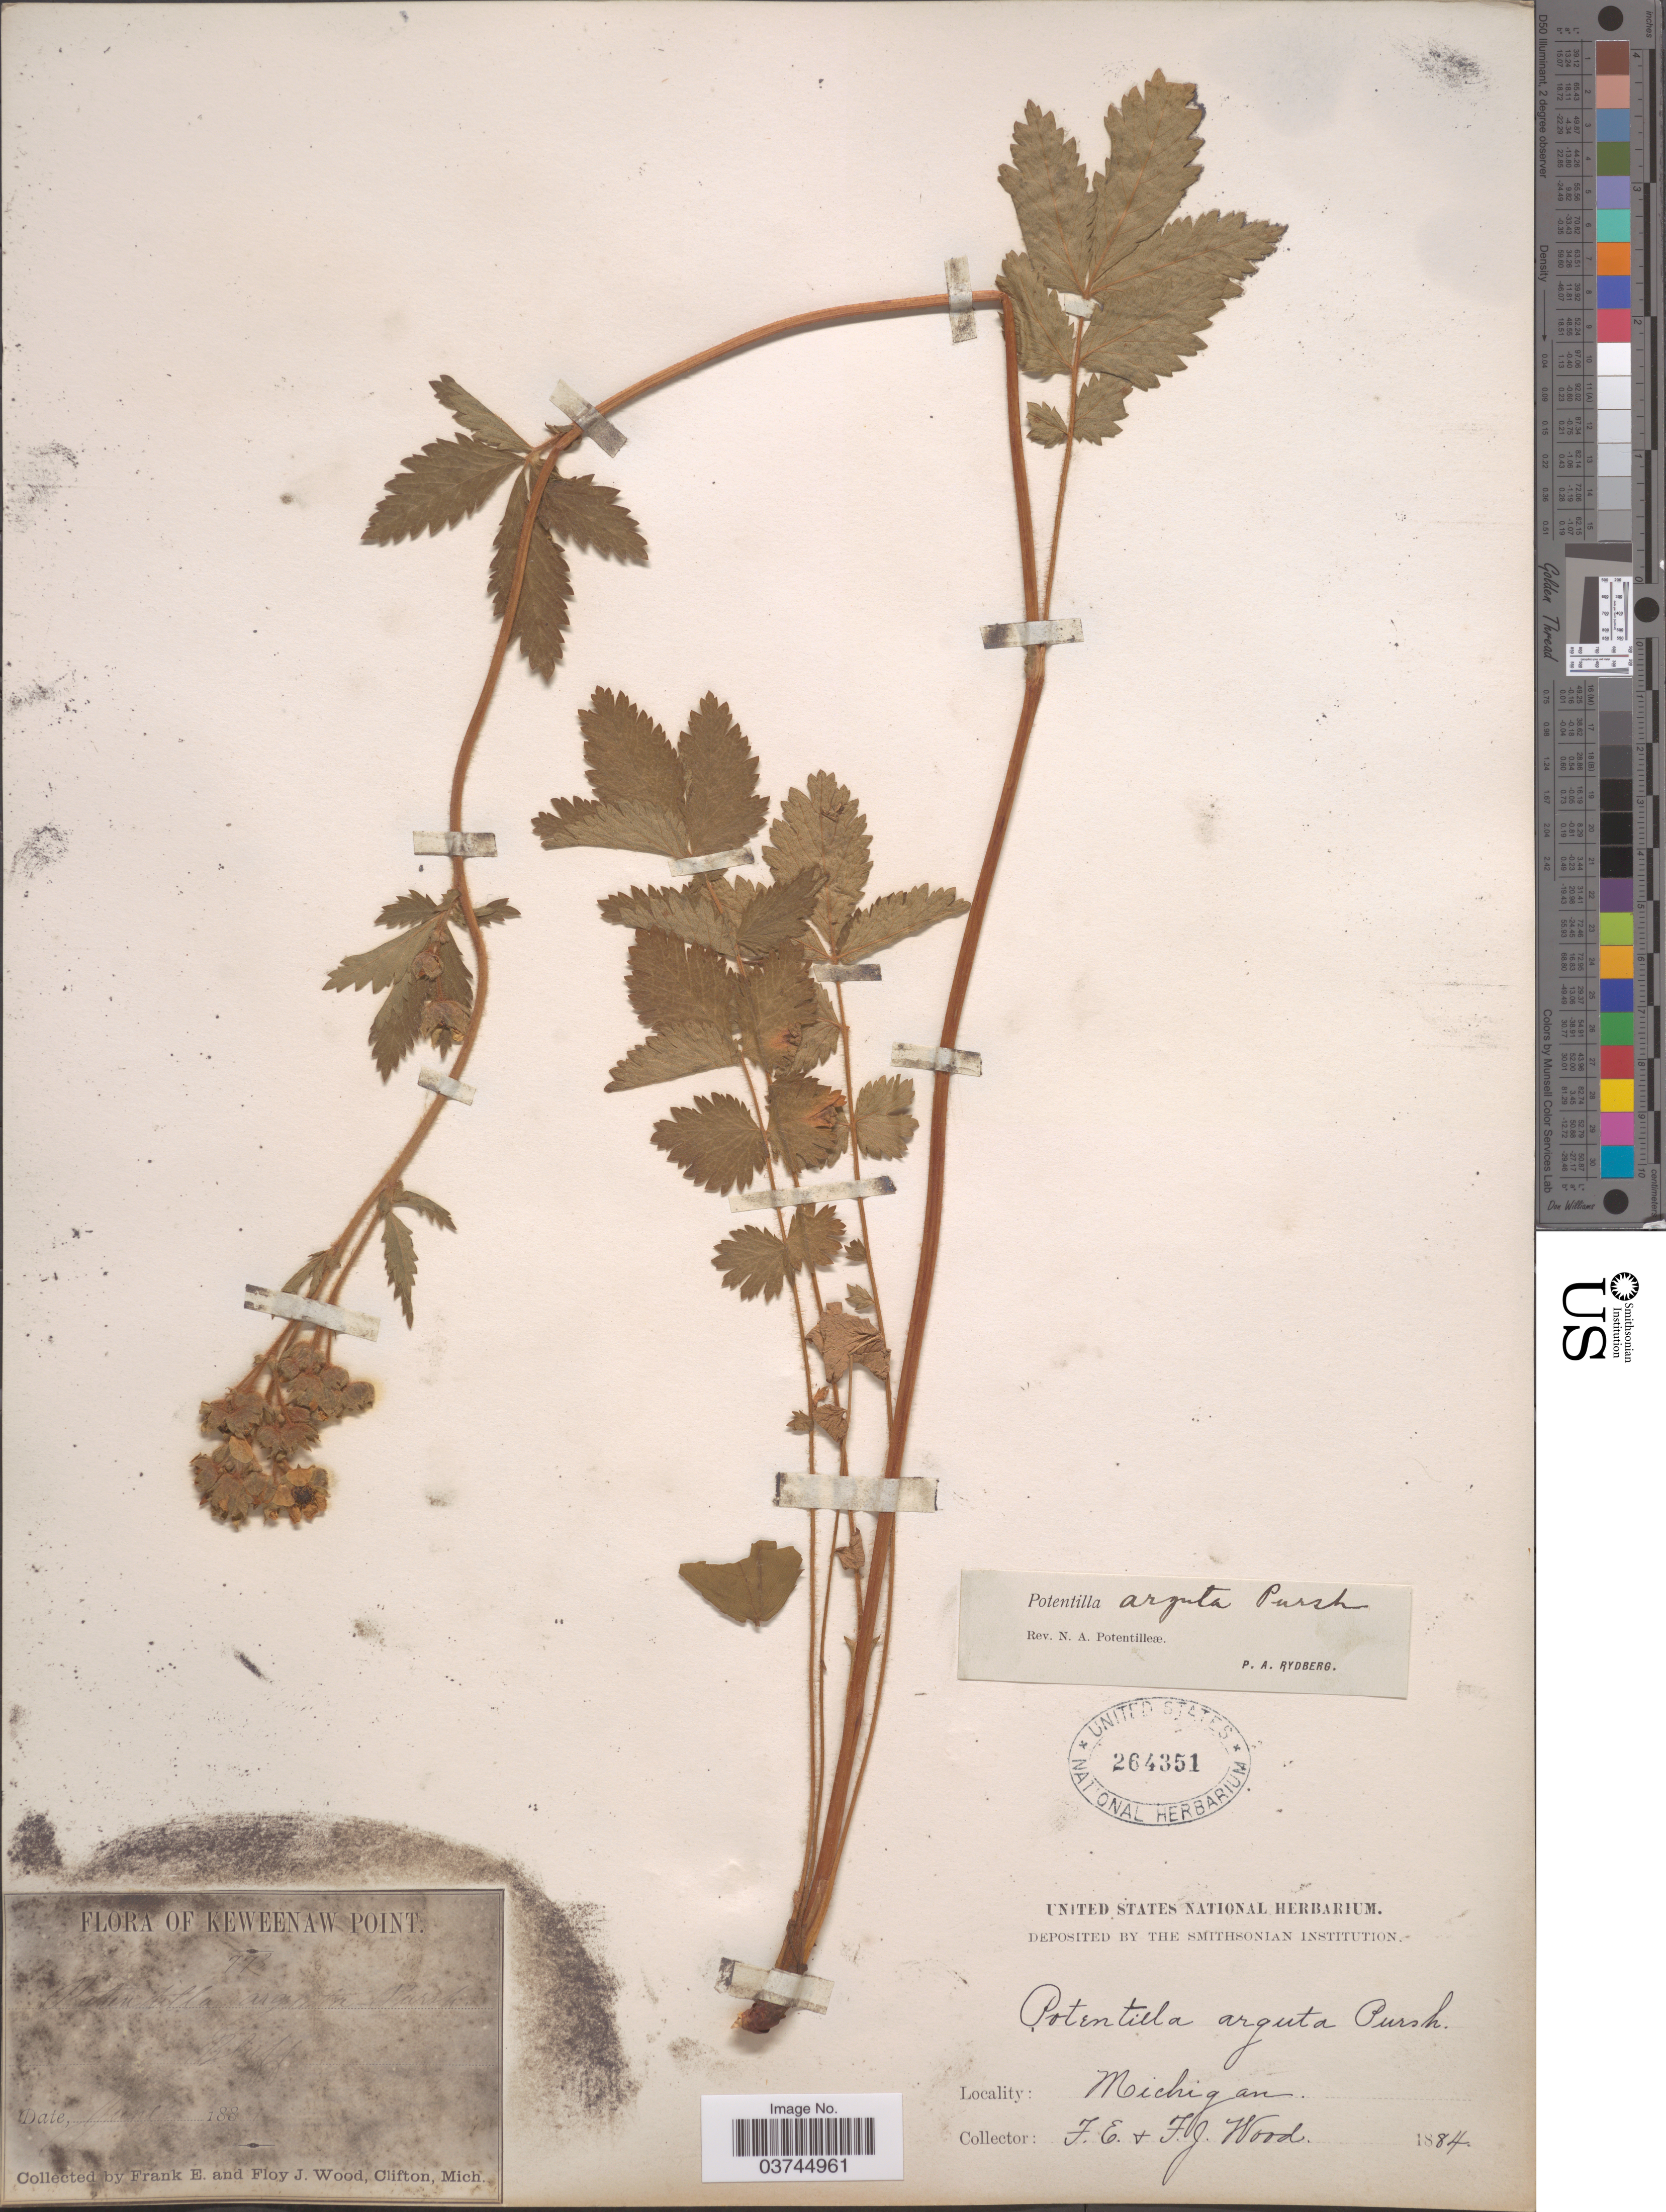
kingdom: Plantae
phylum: Tracheophyta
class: Magnoliopsida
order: Rosales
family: Rosaceae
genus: Drymocallis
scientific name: Drymocallis arguta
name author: (Pursh) Rydb.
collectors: F. Wood & F. Wood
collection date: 1884-06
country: United States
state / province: Michigan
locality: Keweenaw Point.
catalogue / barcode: US 264351